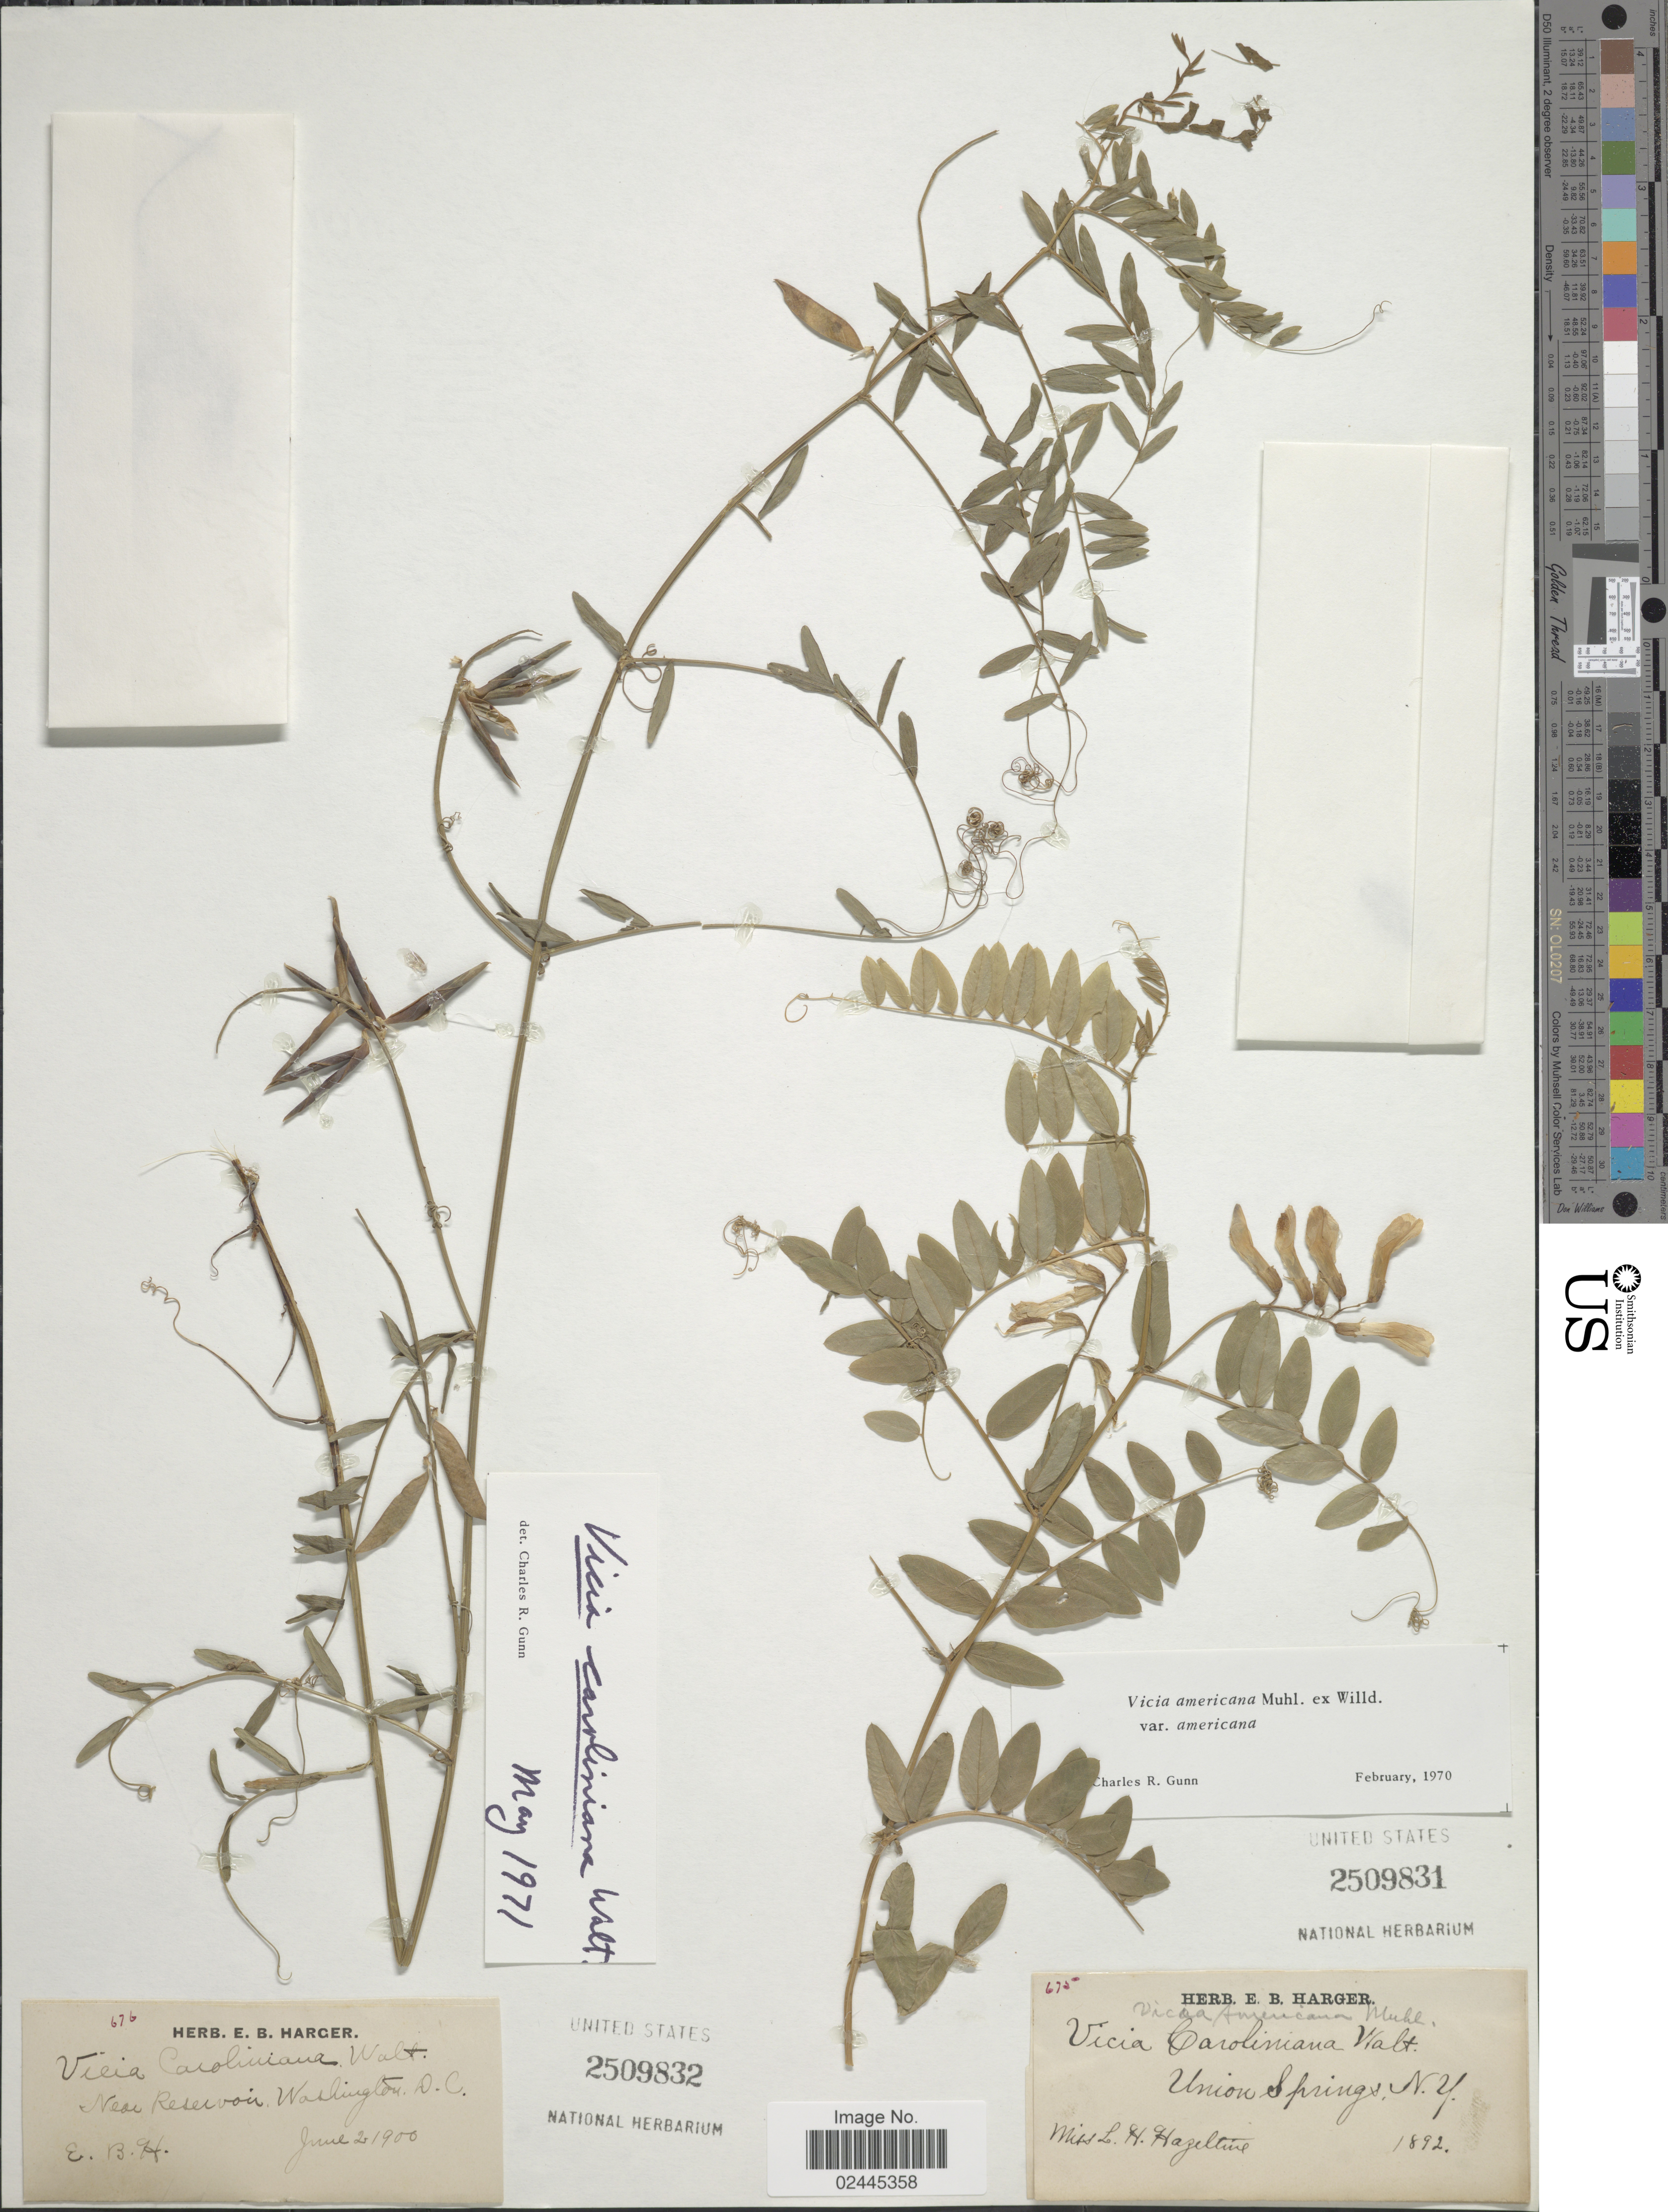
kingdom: Plantae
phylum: Tracheophyta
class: Magnoliopsida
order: Fabales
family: Fabaceae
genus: Vicia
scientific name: Vicia americana var. americana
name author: Muhl. ex Willd.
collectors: L. Hazeltine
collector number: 675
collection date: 1892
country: United States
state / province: New York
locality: Union Springs,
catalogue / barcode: US 2509831